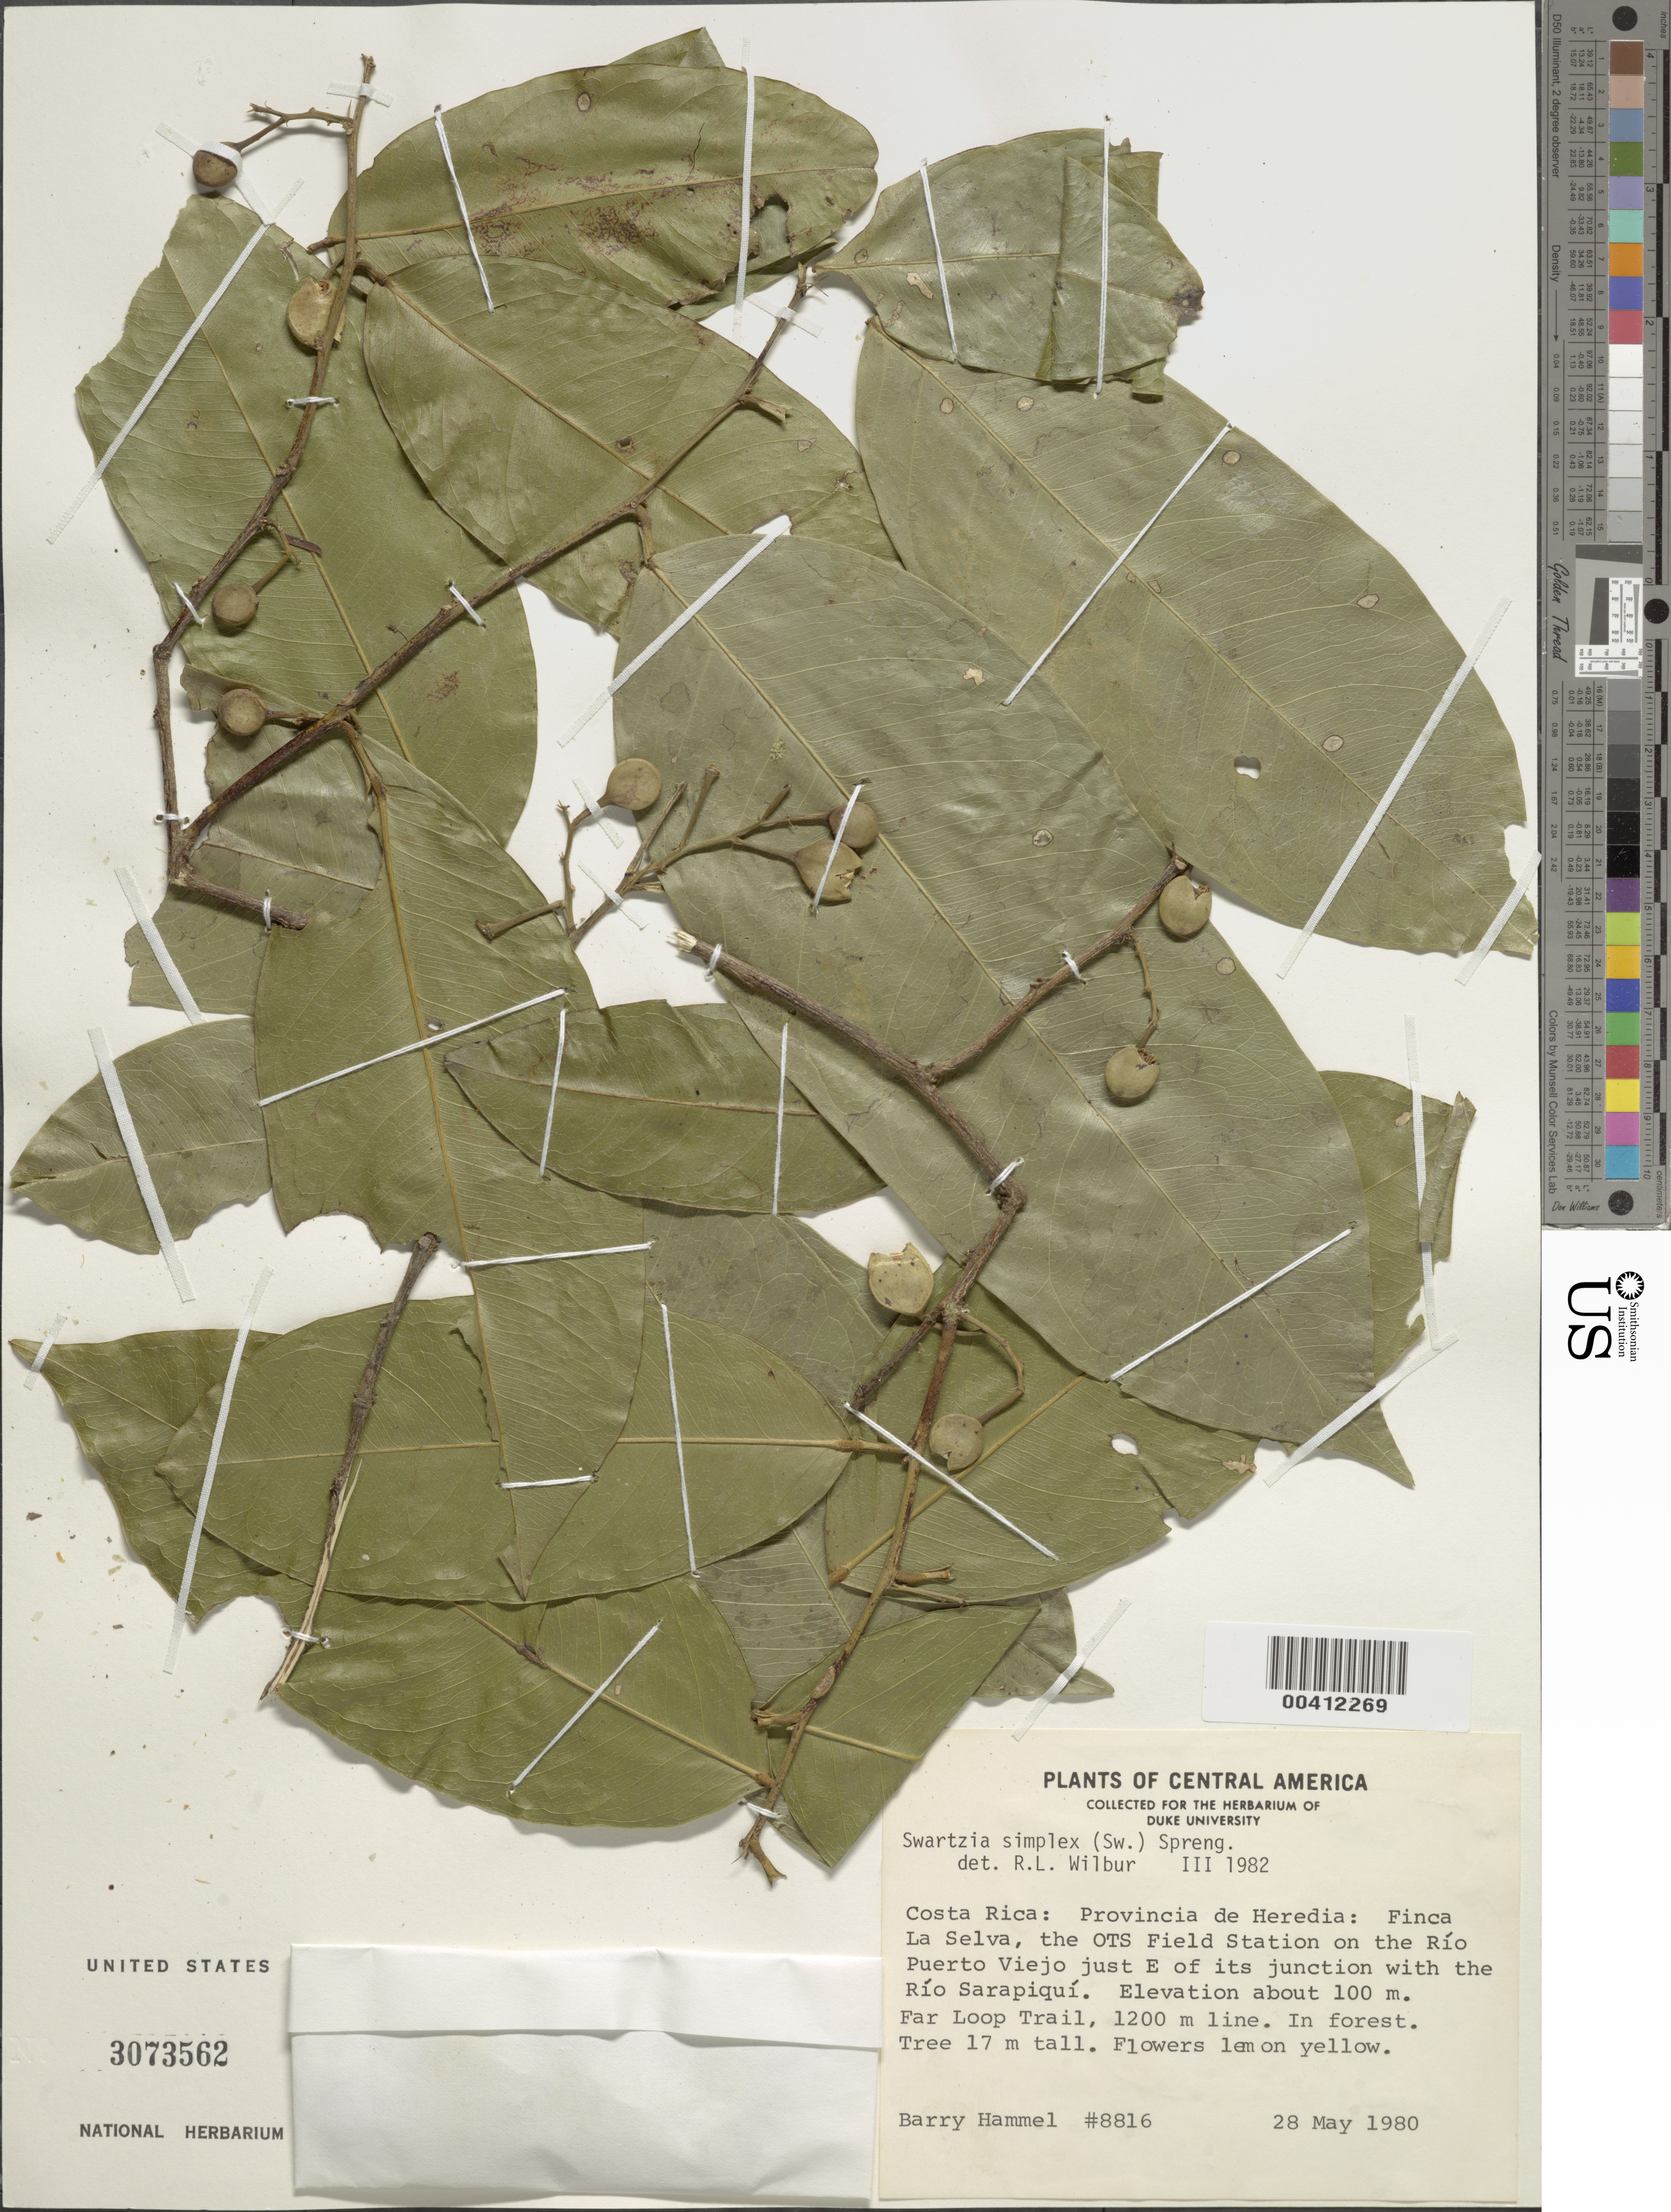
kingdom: Plantae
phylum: Tracheophyta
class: Magnoliopsida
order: Fabales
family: Fabaceae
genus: Swartzia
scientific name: Swartzia simplex var. ochnacea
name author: (DC.) R.S. Cowan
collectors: B. Hammel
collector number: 8816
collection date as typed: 28 May 1980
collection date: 1980-05-28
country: Costa Rica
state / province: Heredia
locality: Finca la selva, the ots field station on the rio puerto viejo just e of junction with rio Sarapiqui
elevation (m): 100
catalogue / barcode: US 3073562